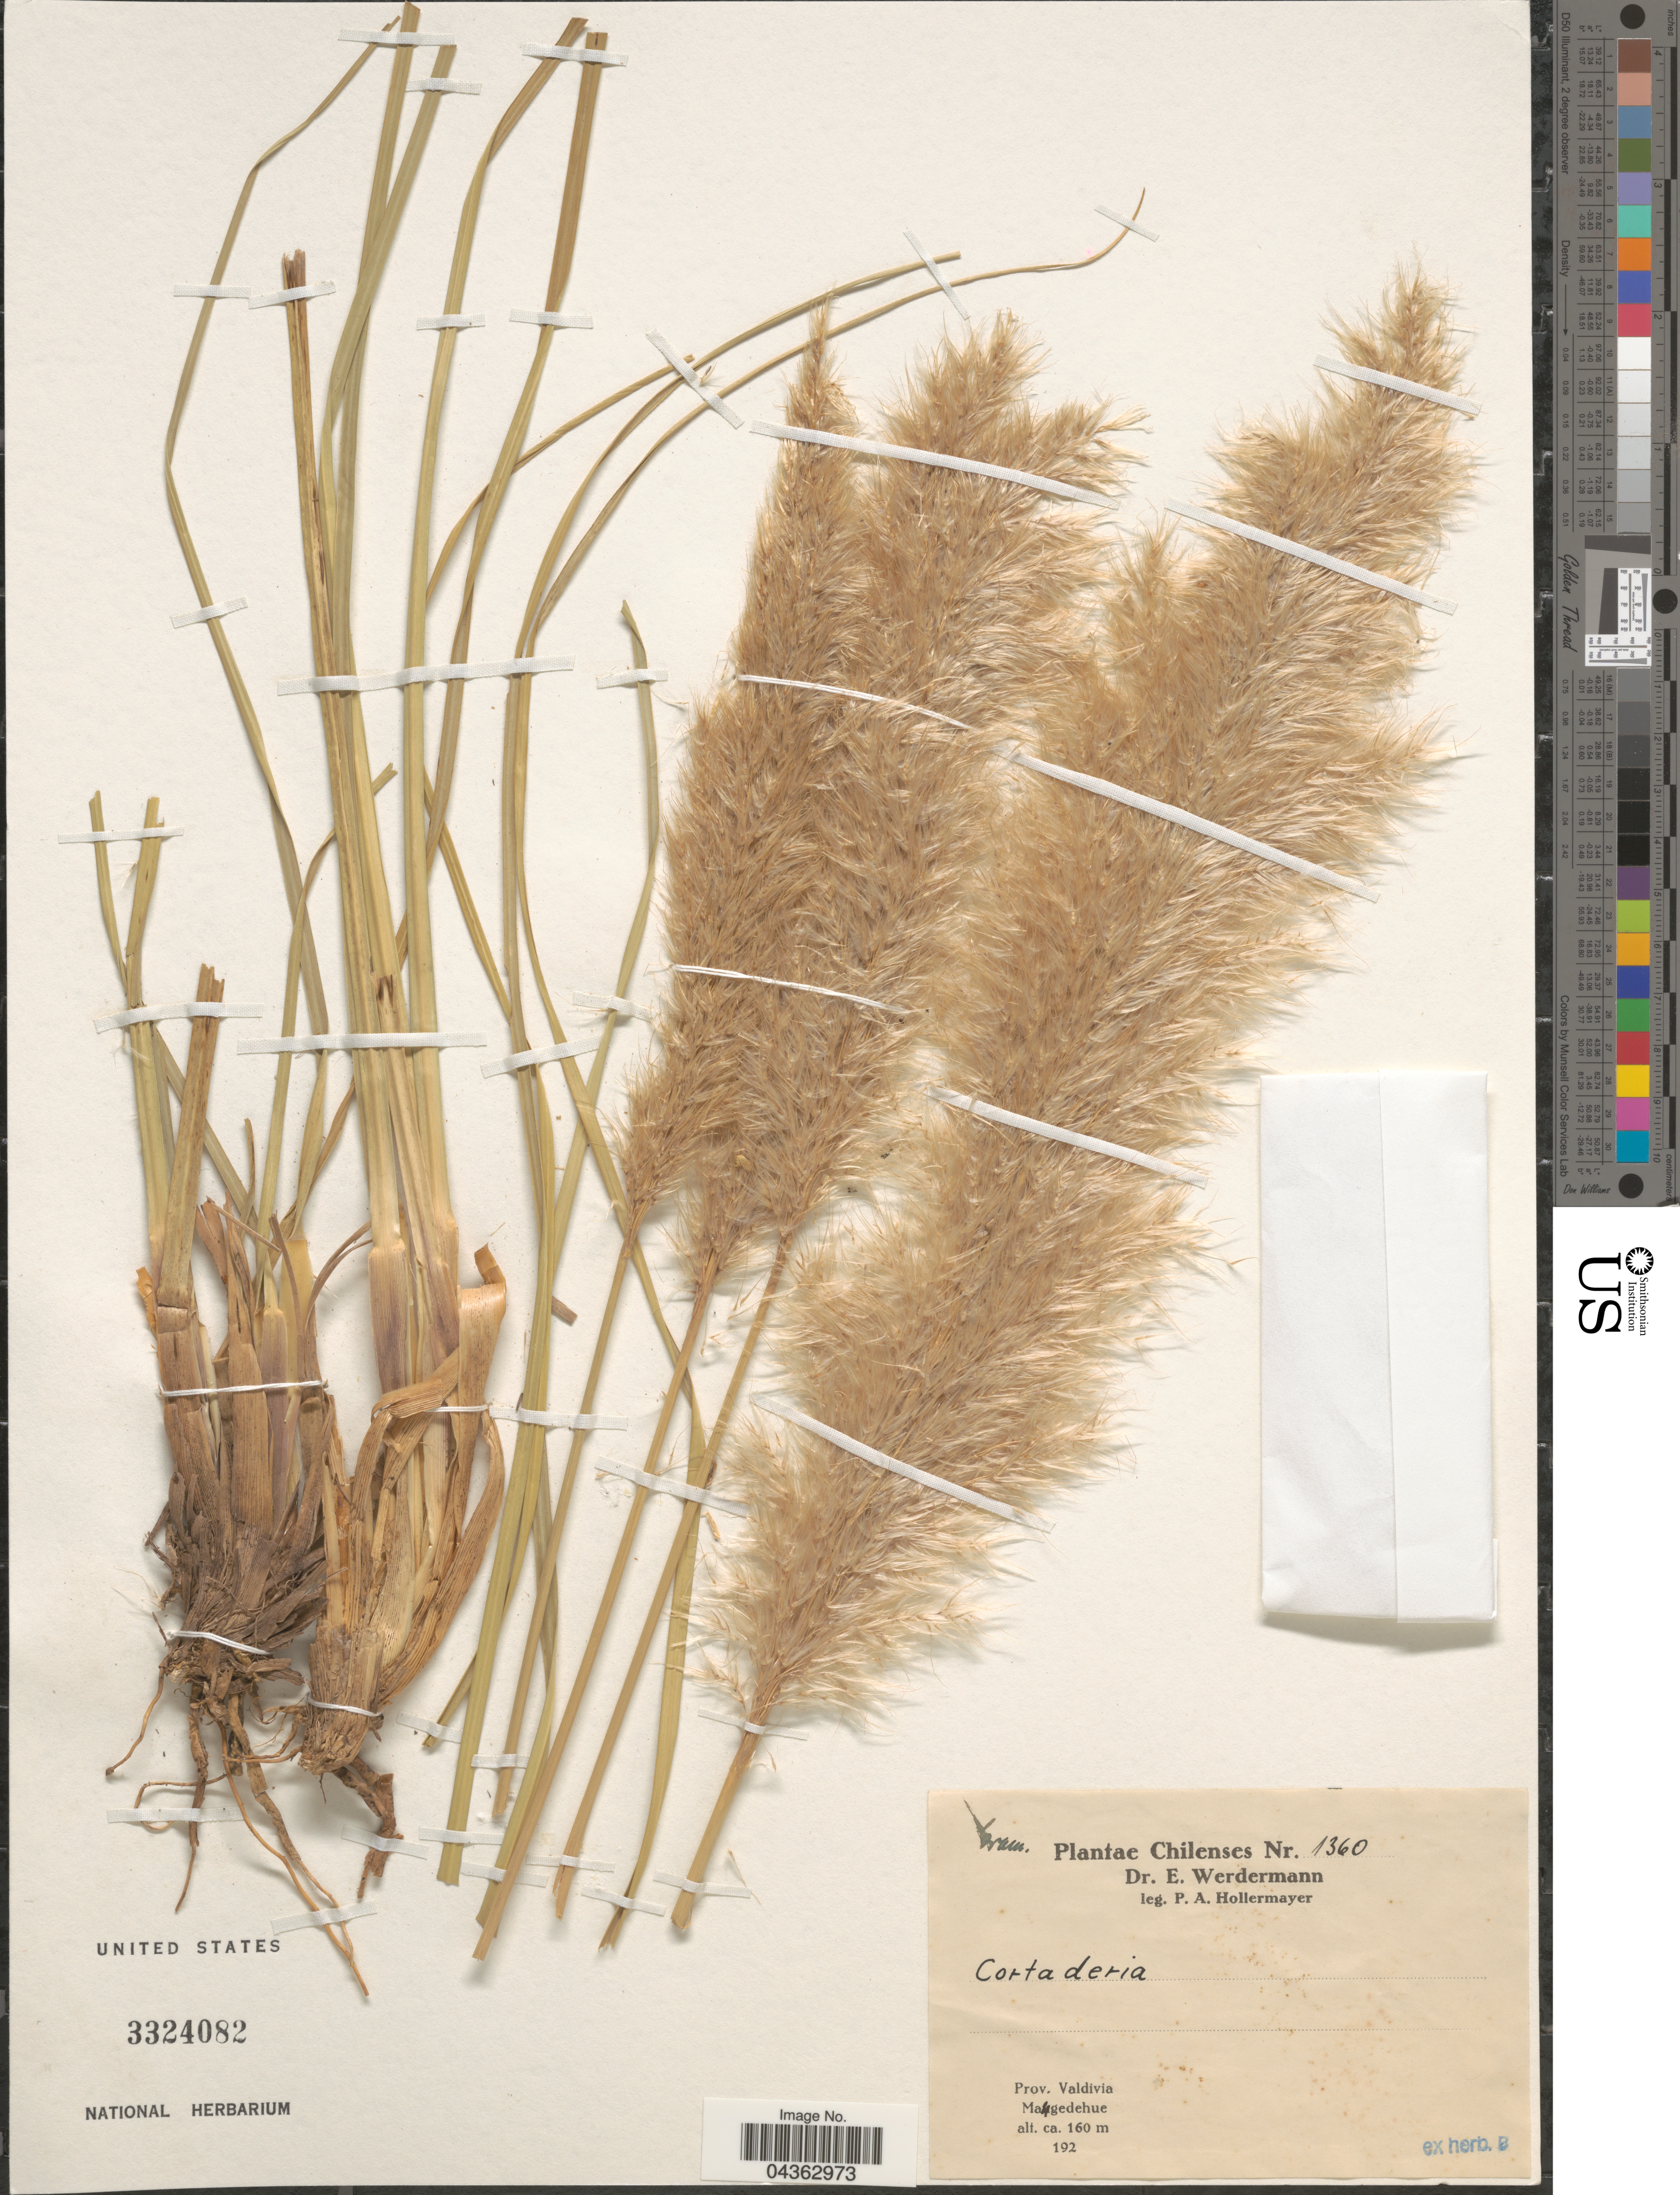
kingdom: Plantae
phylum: Tracheophyta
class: Liliopsida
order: Poales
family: Poaceae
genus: Cortaderia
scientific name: Cortaderia sp.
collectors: P. Hollermayer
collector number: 1360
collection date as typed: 192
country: Chile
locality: Prov. Valdivia. Magedehue.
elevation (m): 160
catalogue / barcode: US 3324082